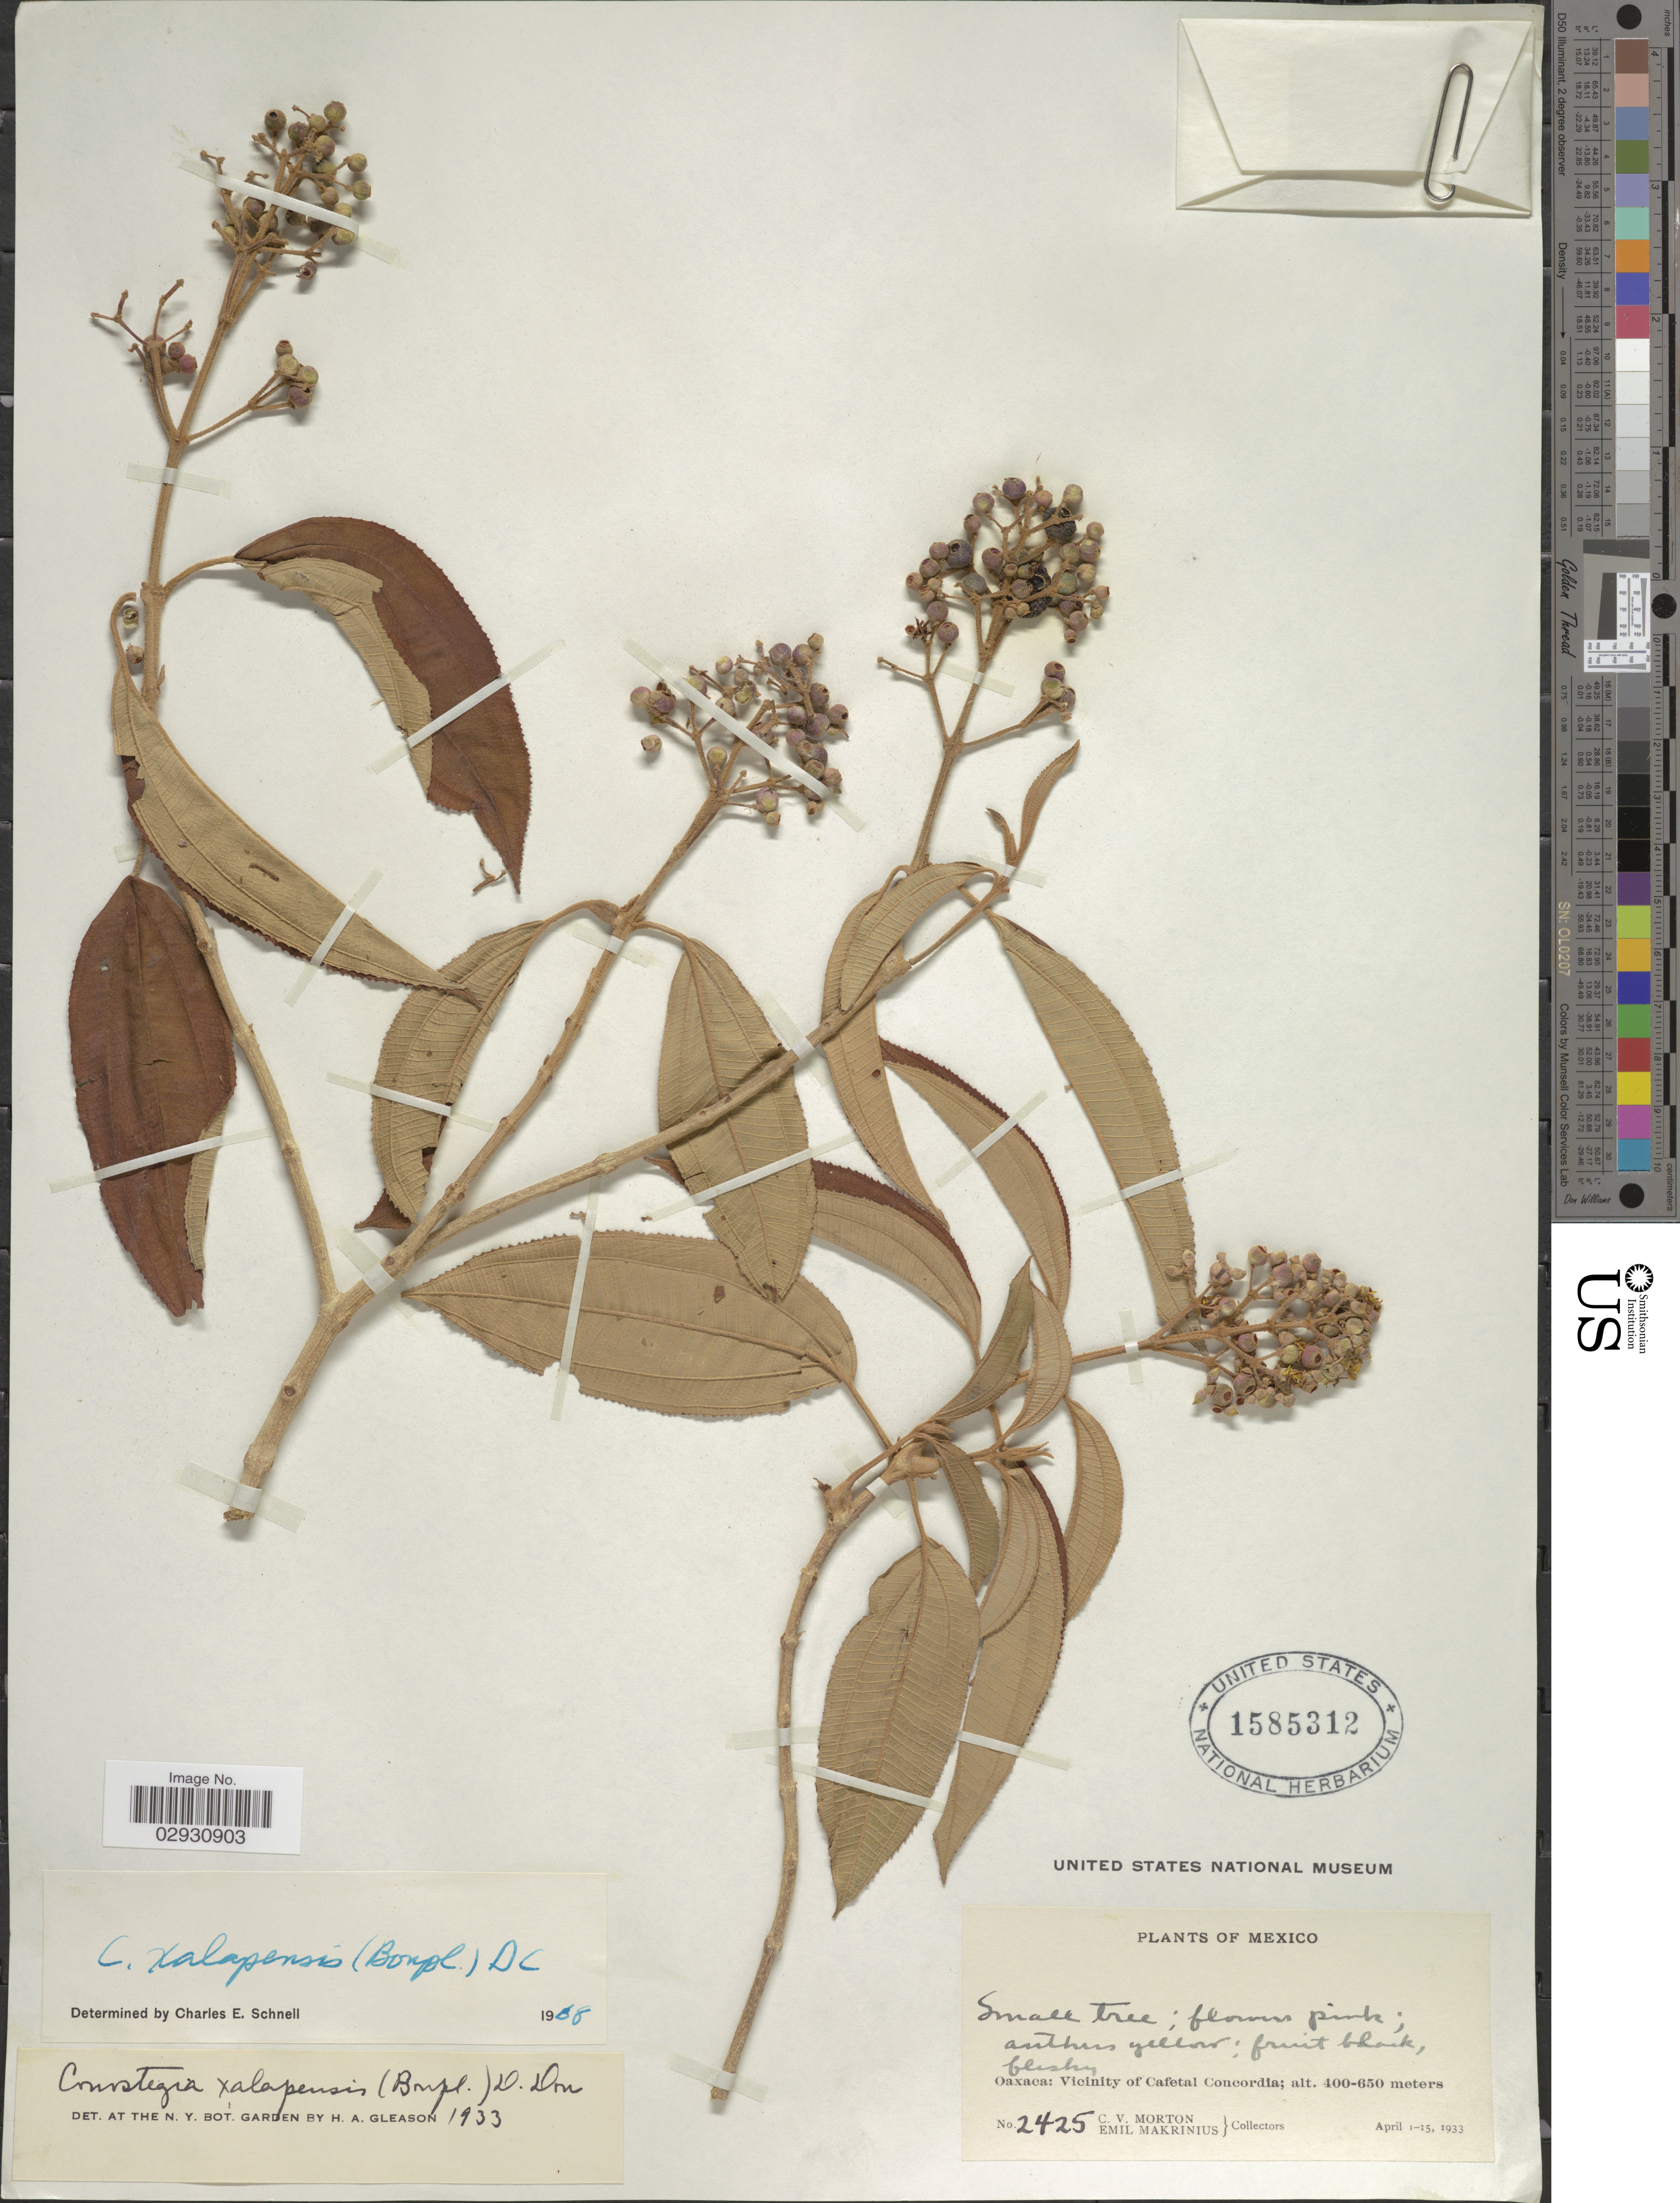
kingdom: Plantae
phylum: Tracheophyta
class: Magnoliopsida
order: Myrtales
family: Melastomataceae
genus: Conostegia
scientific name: Conostegia quadrangularis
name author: Schltdl. ex Steud.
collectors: C. V. Morton & E. Makrinius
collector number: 2425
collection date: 1933-04-01/1933-04-15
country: Mexico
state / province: Oaxaca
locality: Vicinity of Cafetal Concordia.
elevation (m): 400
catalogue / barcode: US 1585312